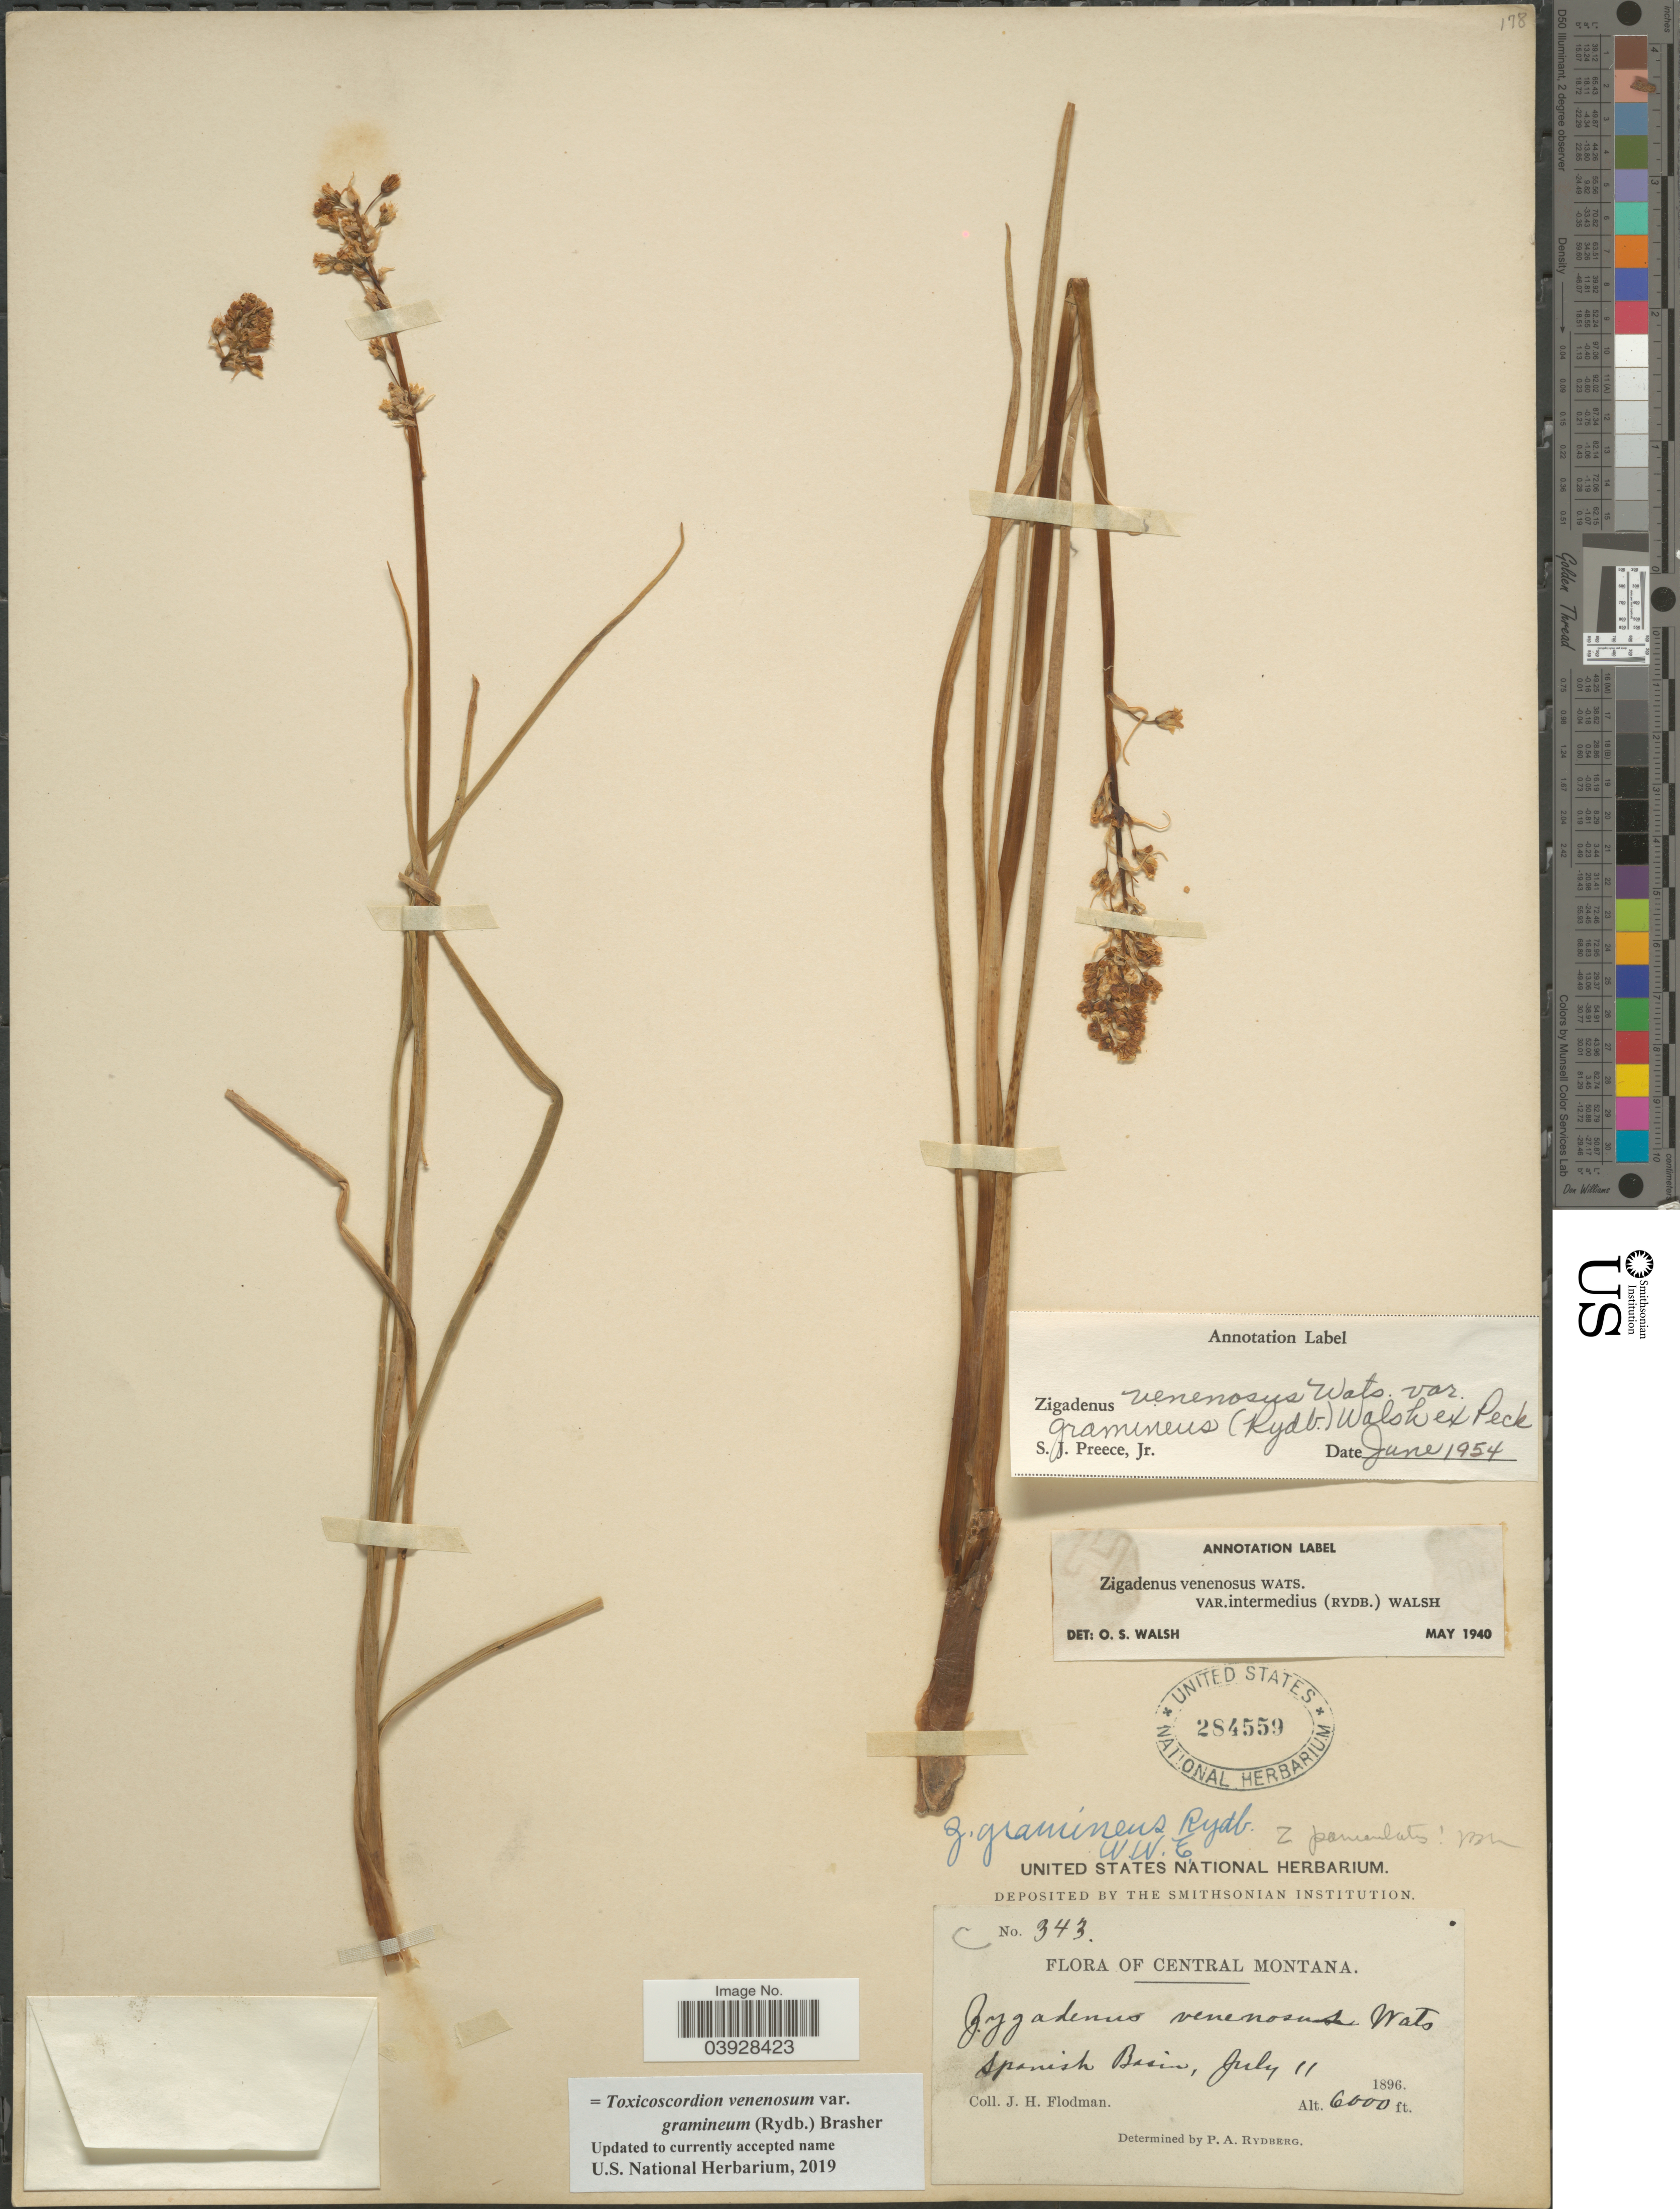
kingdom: Plantae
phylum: Tracheophyta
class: Liliopsida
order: Liliales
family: Melanthiaceae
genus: Toxicoscordion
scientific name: Toxicoscordion venenosum var. gramineum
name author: (Rydb.) Brasher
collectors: J. Flodman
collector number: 343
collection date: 1896-07-11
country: United States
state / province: Montana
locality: Central Montana. Spanish Basin.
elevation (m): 1829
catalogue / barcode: US 284559